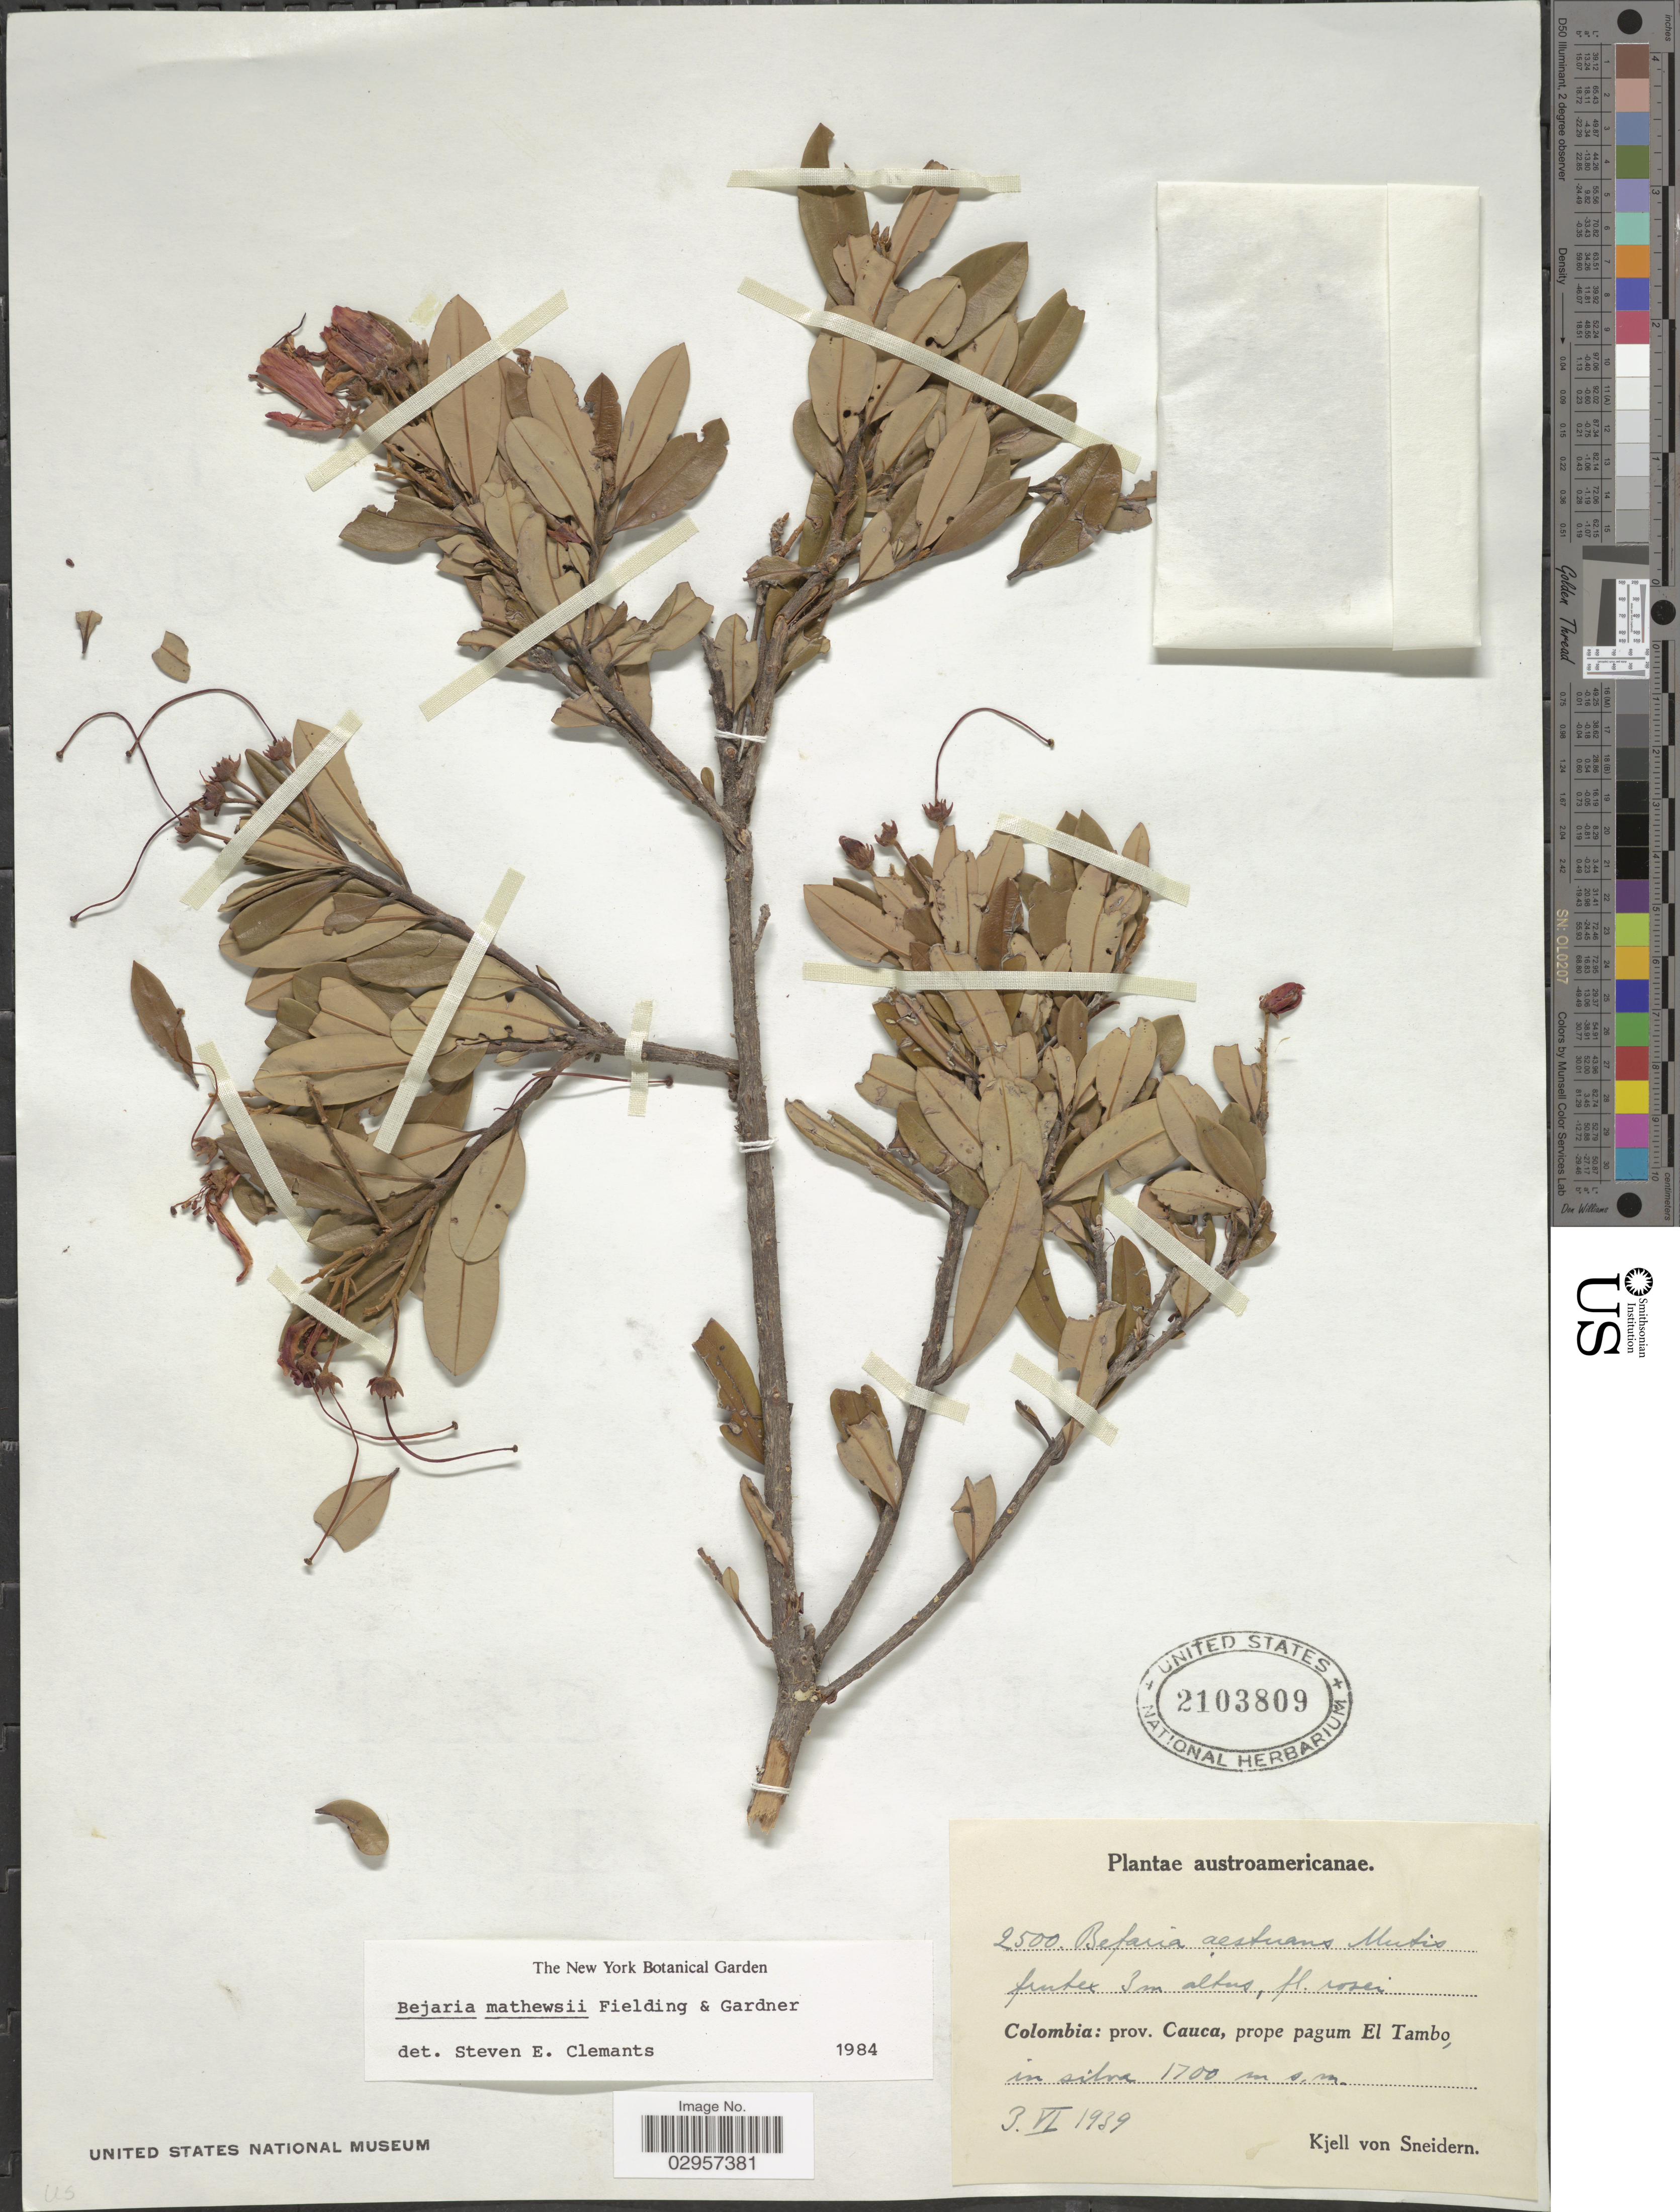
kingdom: Plantae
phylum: Tracheophyta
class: Magnoliopsida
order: Ericales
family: Ericaceae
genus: Bejaria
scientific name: Bejaria mathewsii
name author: Fielding & Gardner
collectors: K. von Sneidern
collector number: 2500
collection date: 1939-06-03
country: Colombia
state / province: Cauca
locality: Prope pagum El Tambo, in silva.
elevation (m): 1700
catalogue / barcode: US 2103809